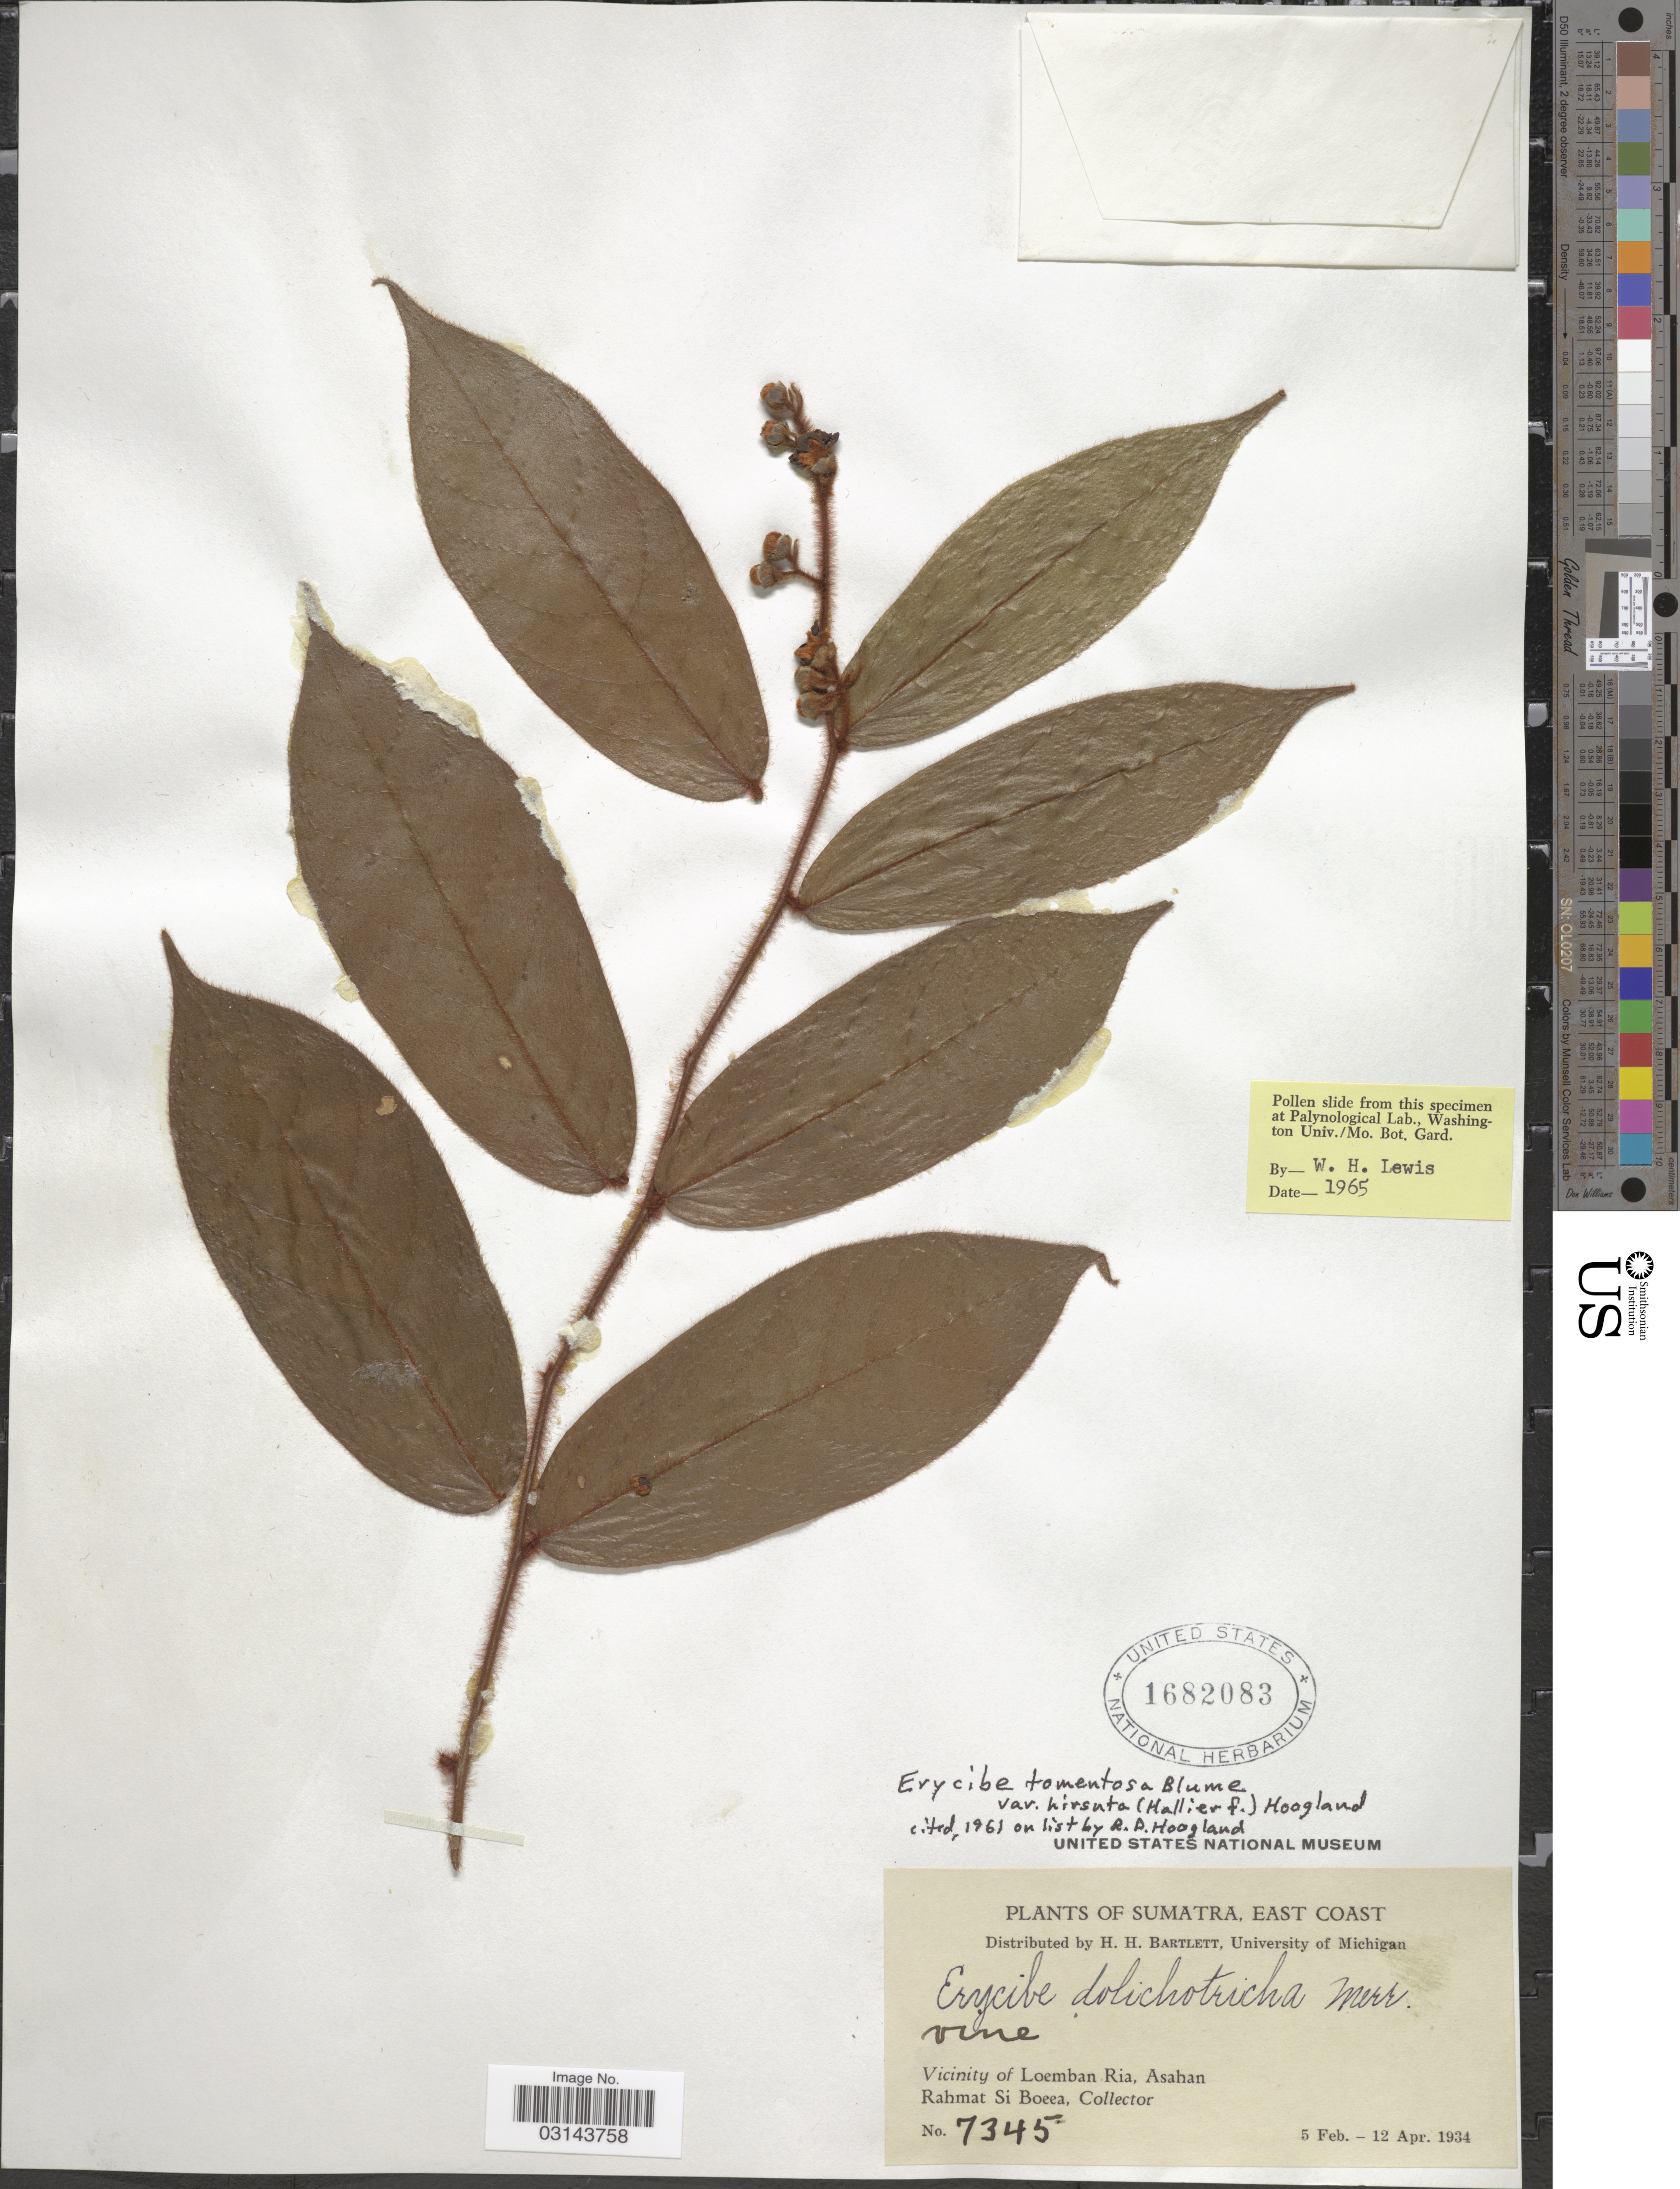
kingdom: Plantae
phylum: Tracheophyta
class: Magnoliopsida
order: Solanales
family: Convolvulaceae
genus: Erycibe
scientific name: Erycibe tomentosa var. hirsuta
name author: (Hallier f.) Hoogland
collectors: Rahmat Si Boeea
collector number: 7345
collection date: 1934-02-05/1934-04-12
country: Indonesia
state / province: Sumatra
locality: East Coast. Vicinity of Loemban Ria, Asahan.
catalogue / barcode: US 1682083